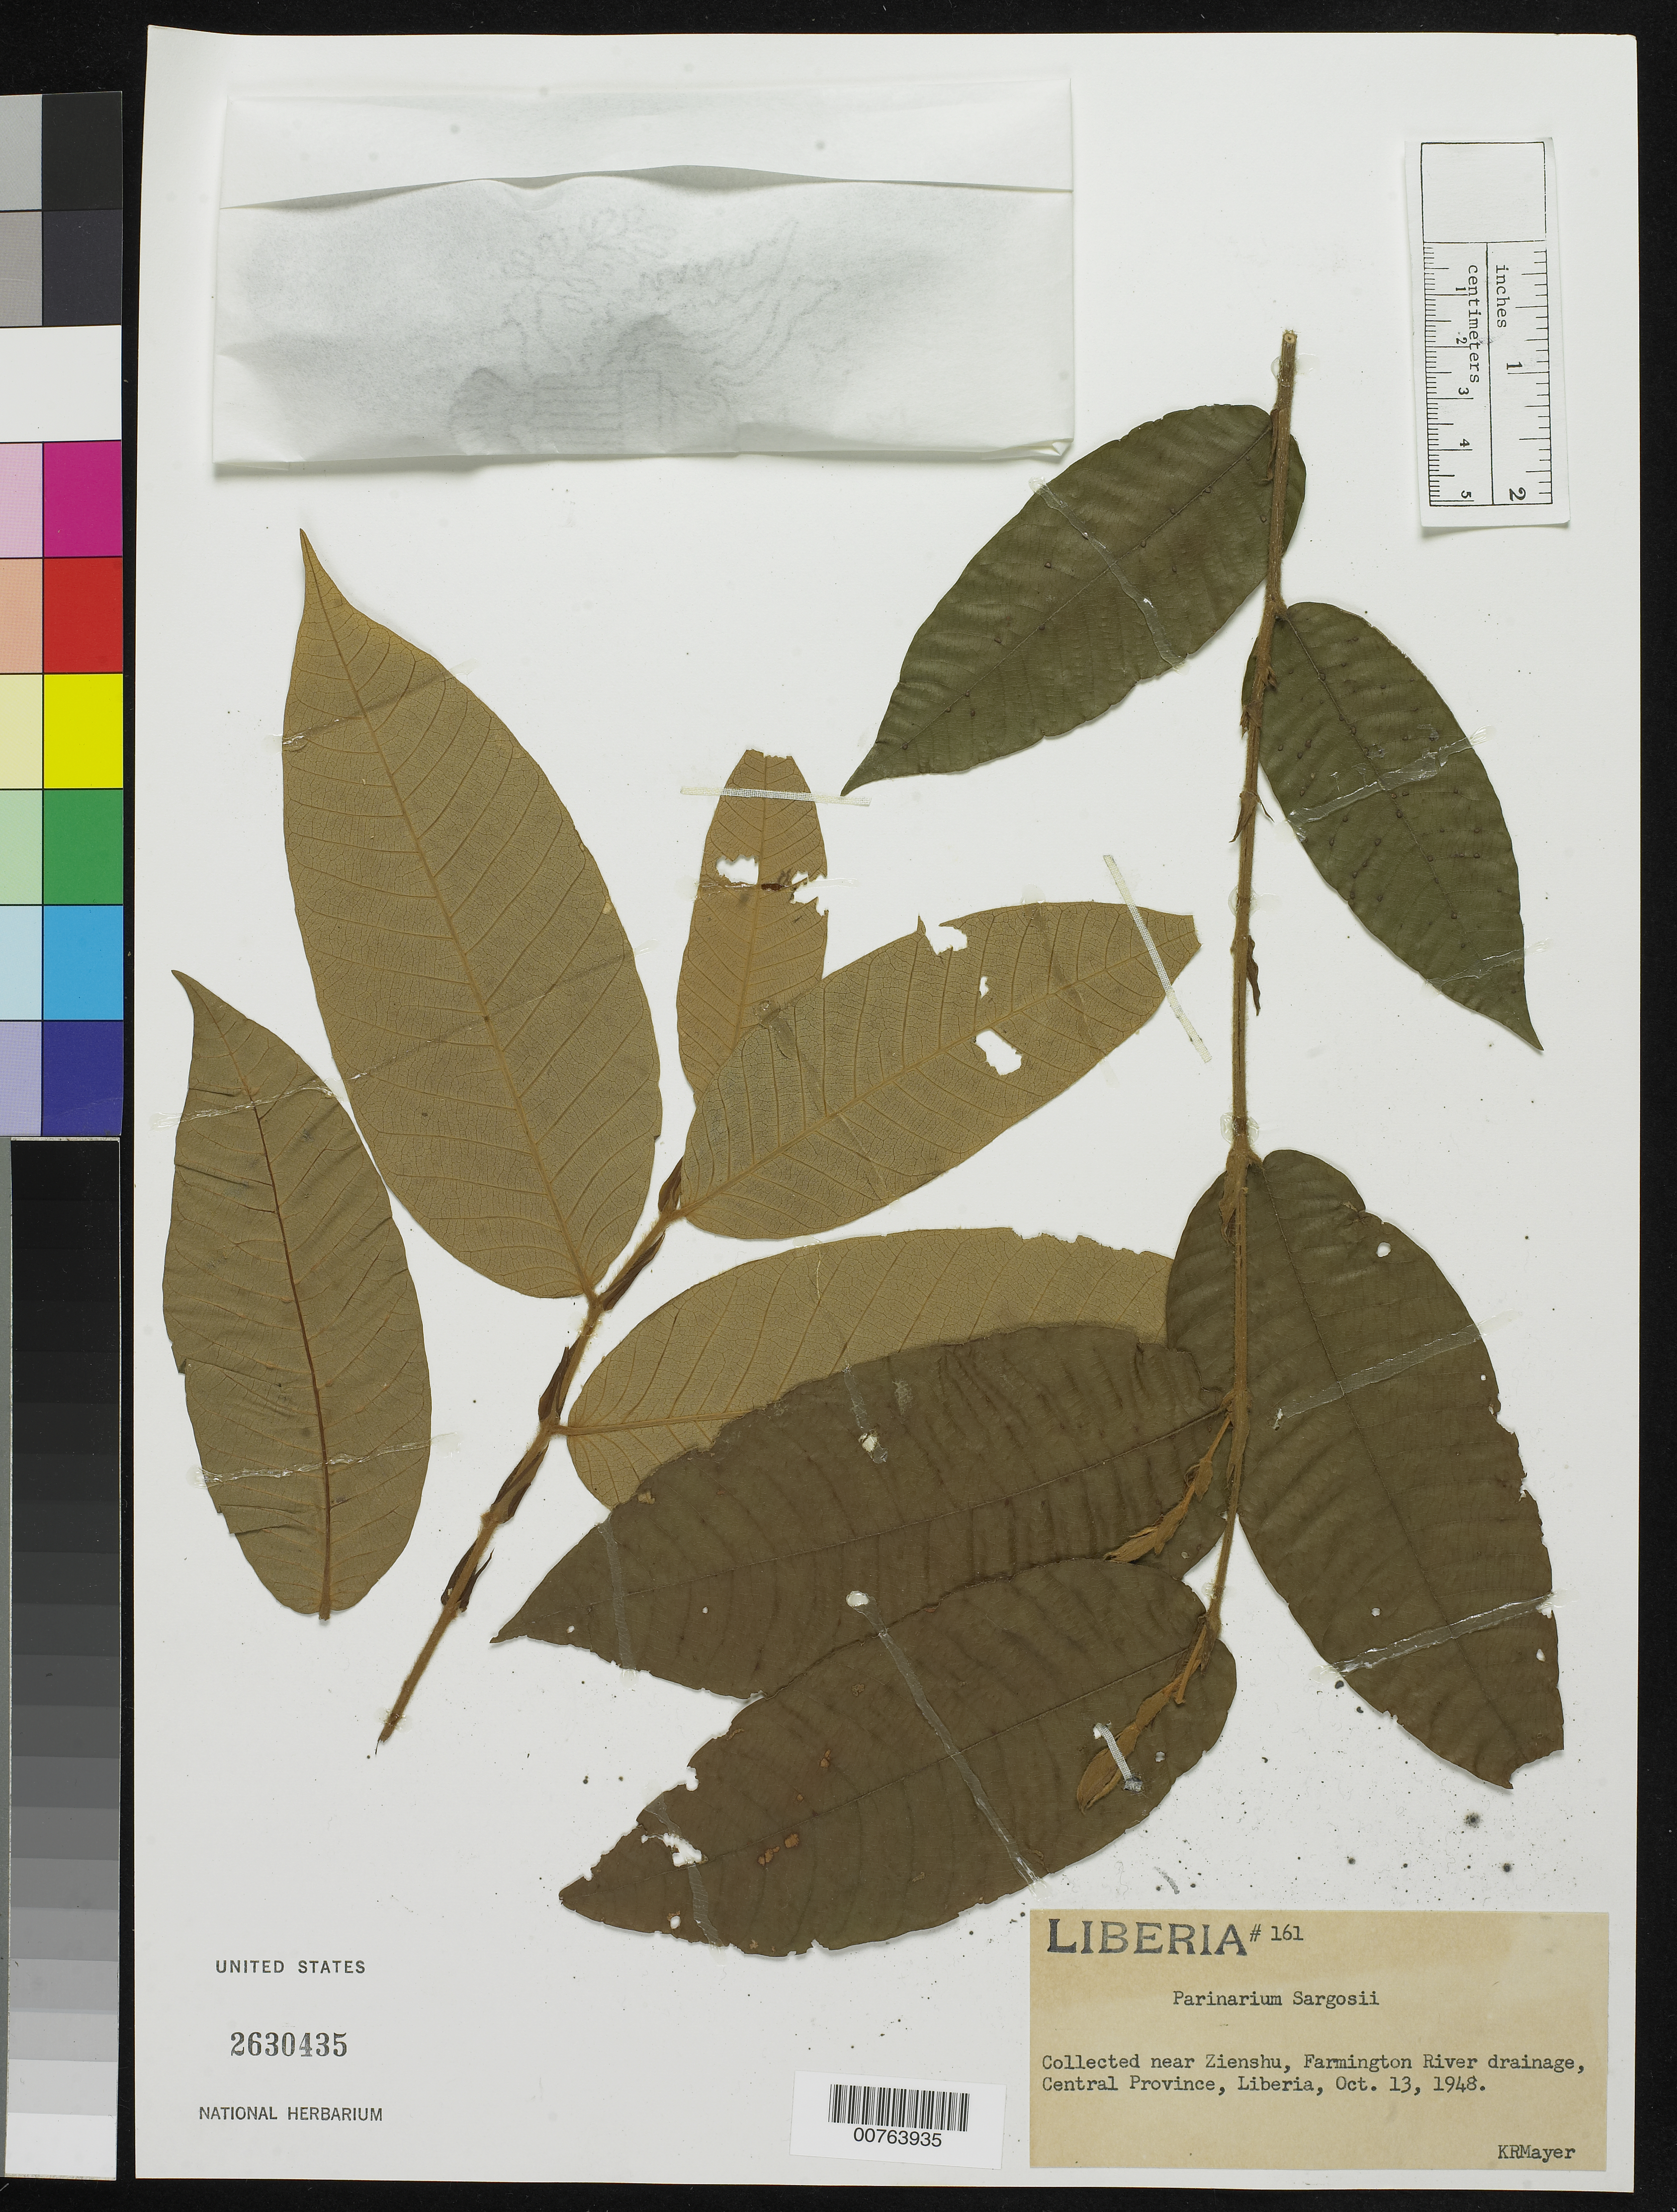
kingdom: Plantae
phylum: Tracheophyta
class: Magnoliopsida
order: Malpighiales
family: Chrysobalanaceae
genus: Parinari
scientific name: Parinari sargosii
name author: Pellegr.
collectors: K. R. Mayer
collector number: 161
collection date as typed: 13 Oct 1948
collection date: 1948-10-13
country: Liberia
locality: Central Province: Farmington River drainage, near Zienshu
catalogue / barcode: US 2630435